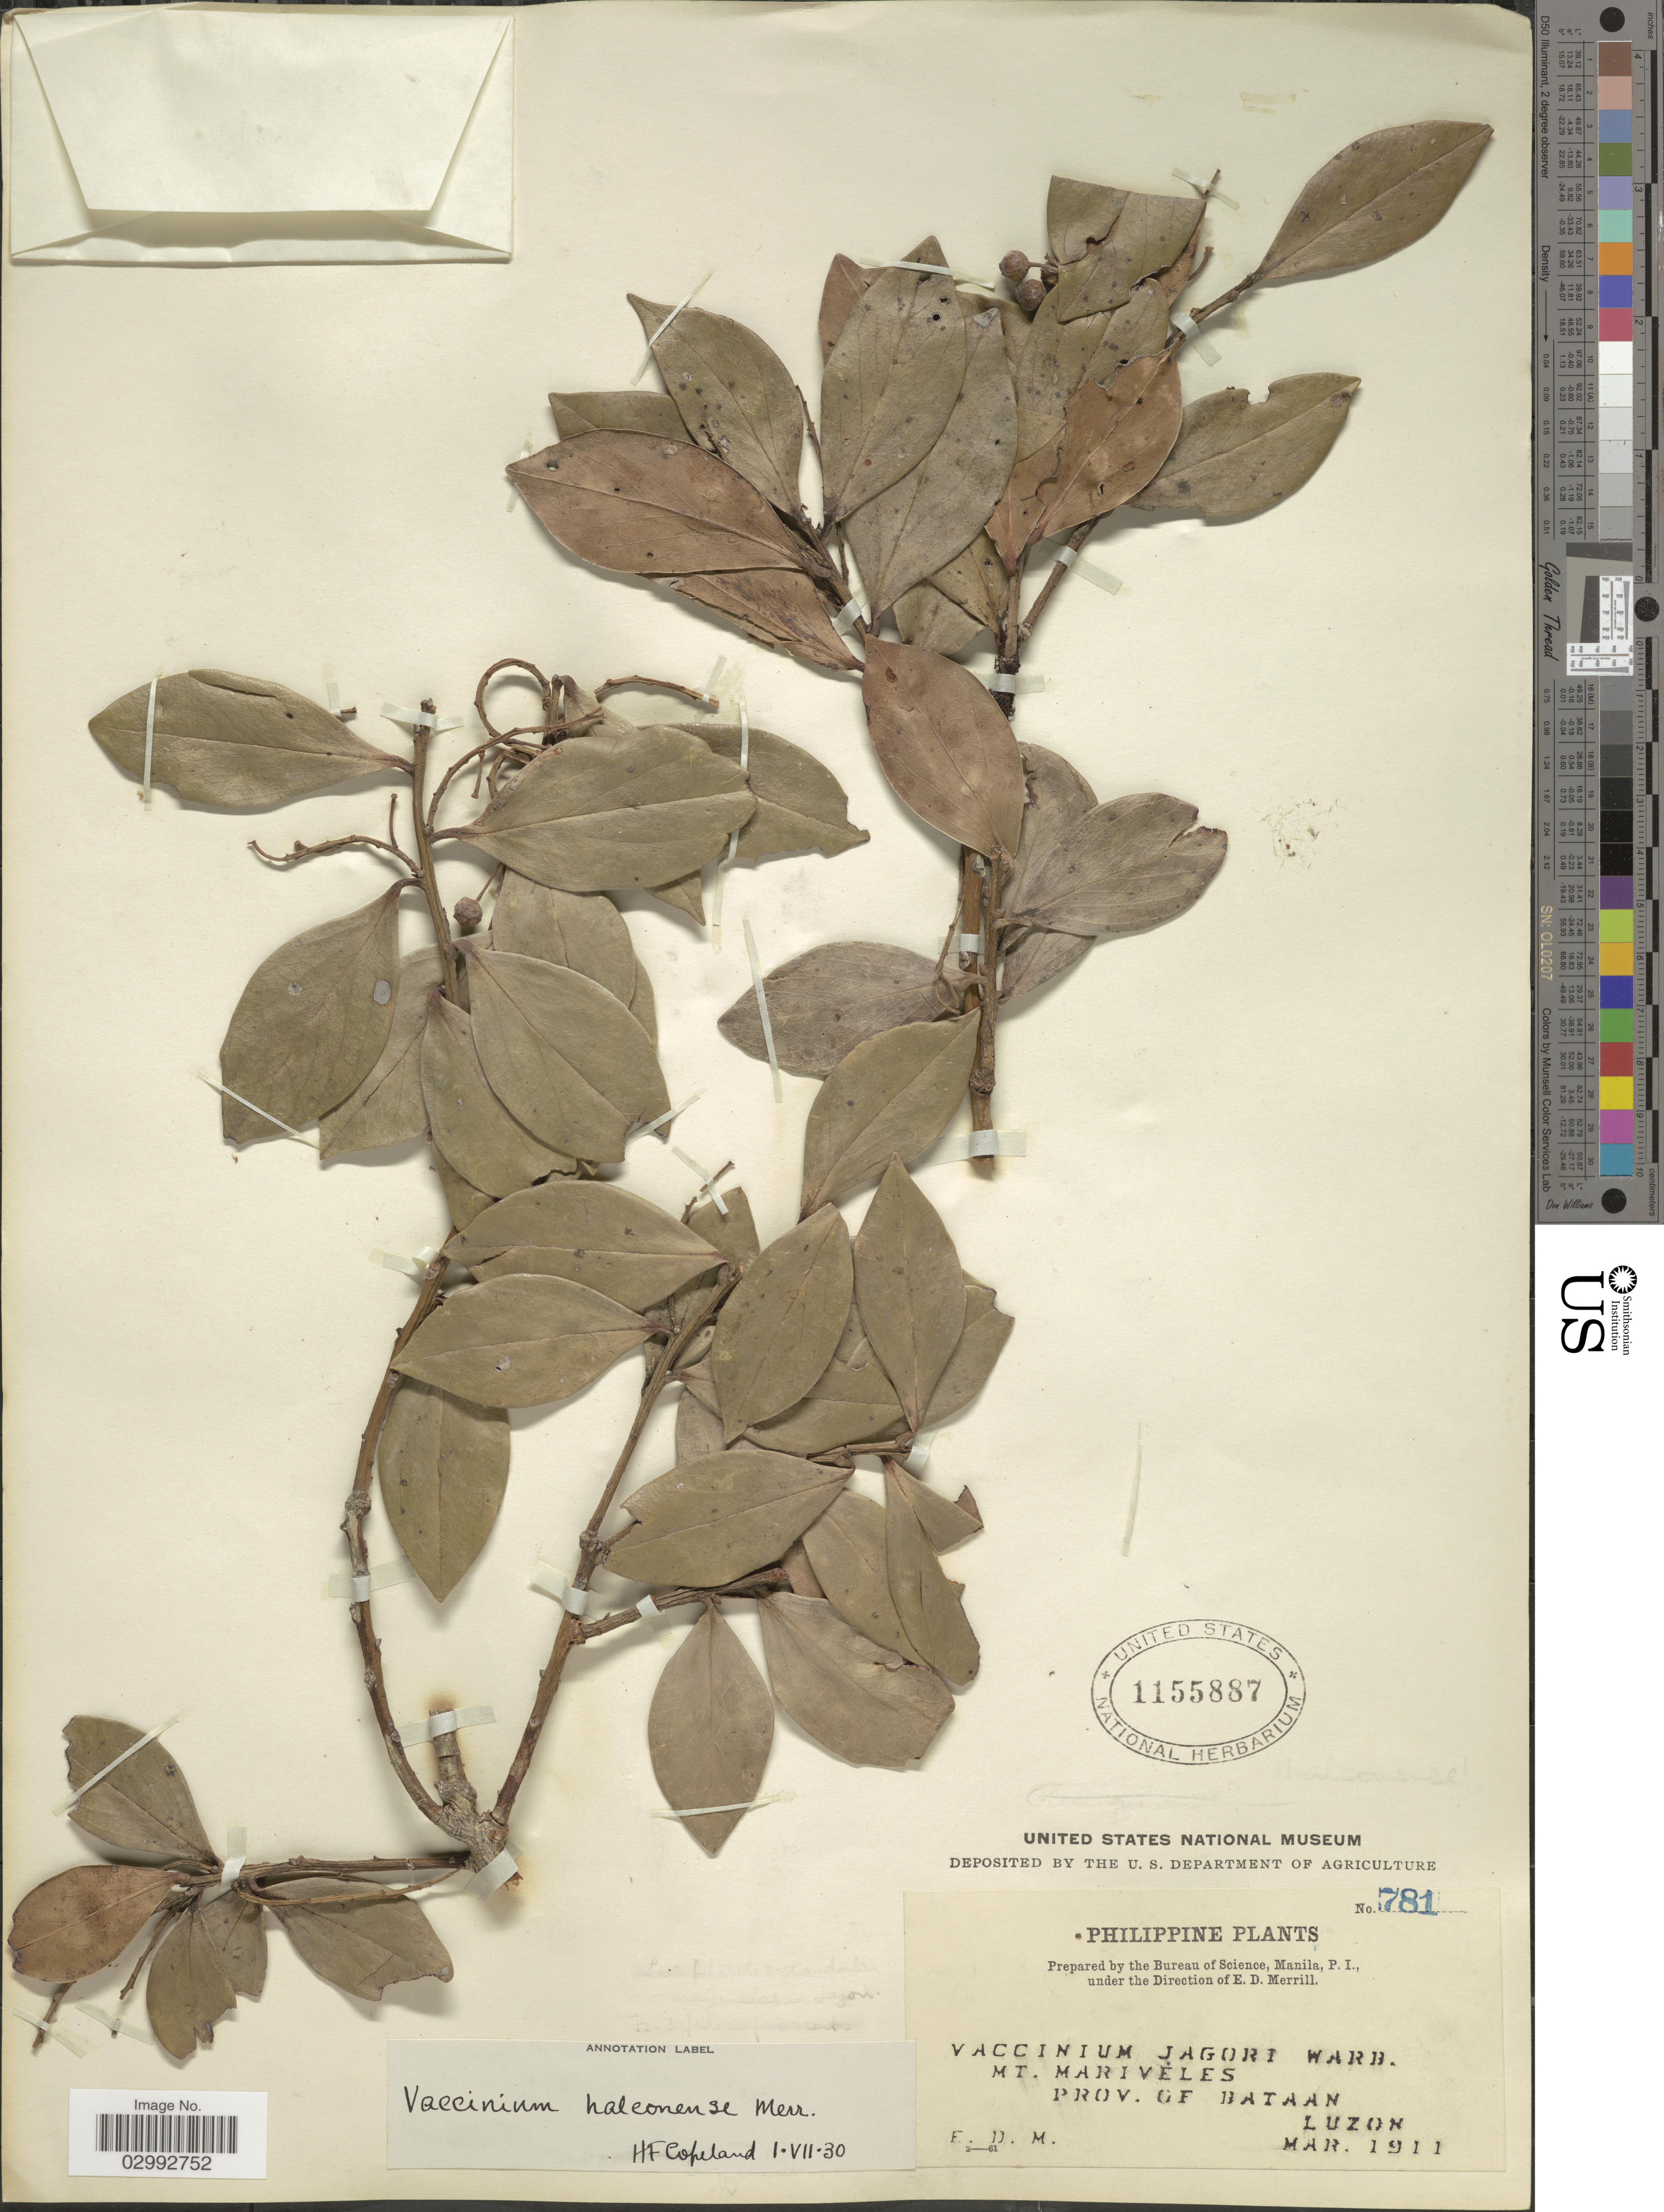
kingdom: Plantae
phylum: Tracheophyta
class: Magnoliopsida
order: Ericales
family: Ericaceae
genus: Vaccinium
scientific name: Vaccinium halconense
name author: Merr.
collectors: E. D. Merrill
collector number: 781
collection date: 1911-03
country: Philippines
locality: Mt. Mariveles, Prov. of Bataan, Luzon.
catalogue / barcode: US 1155887